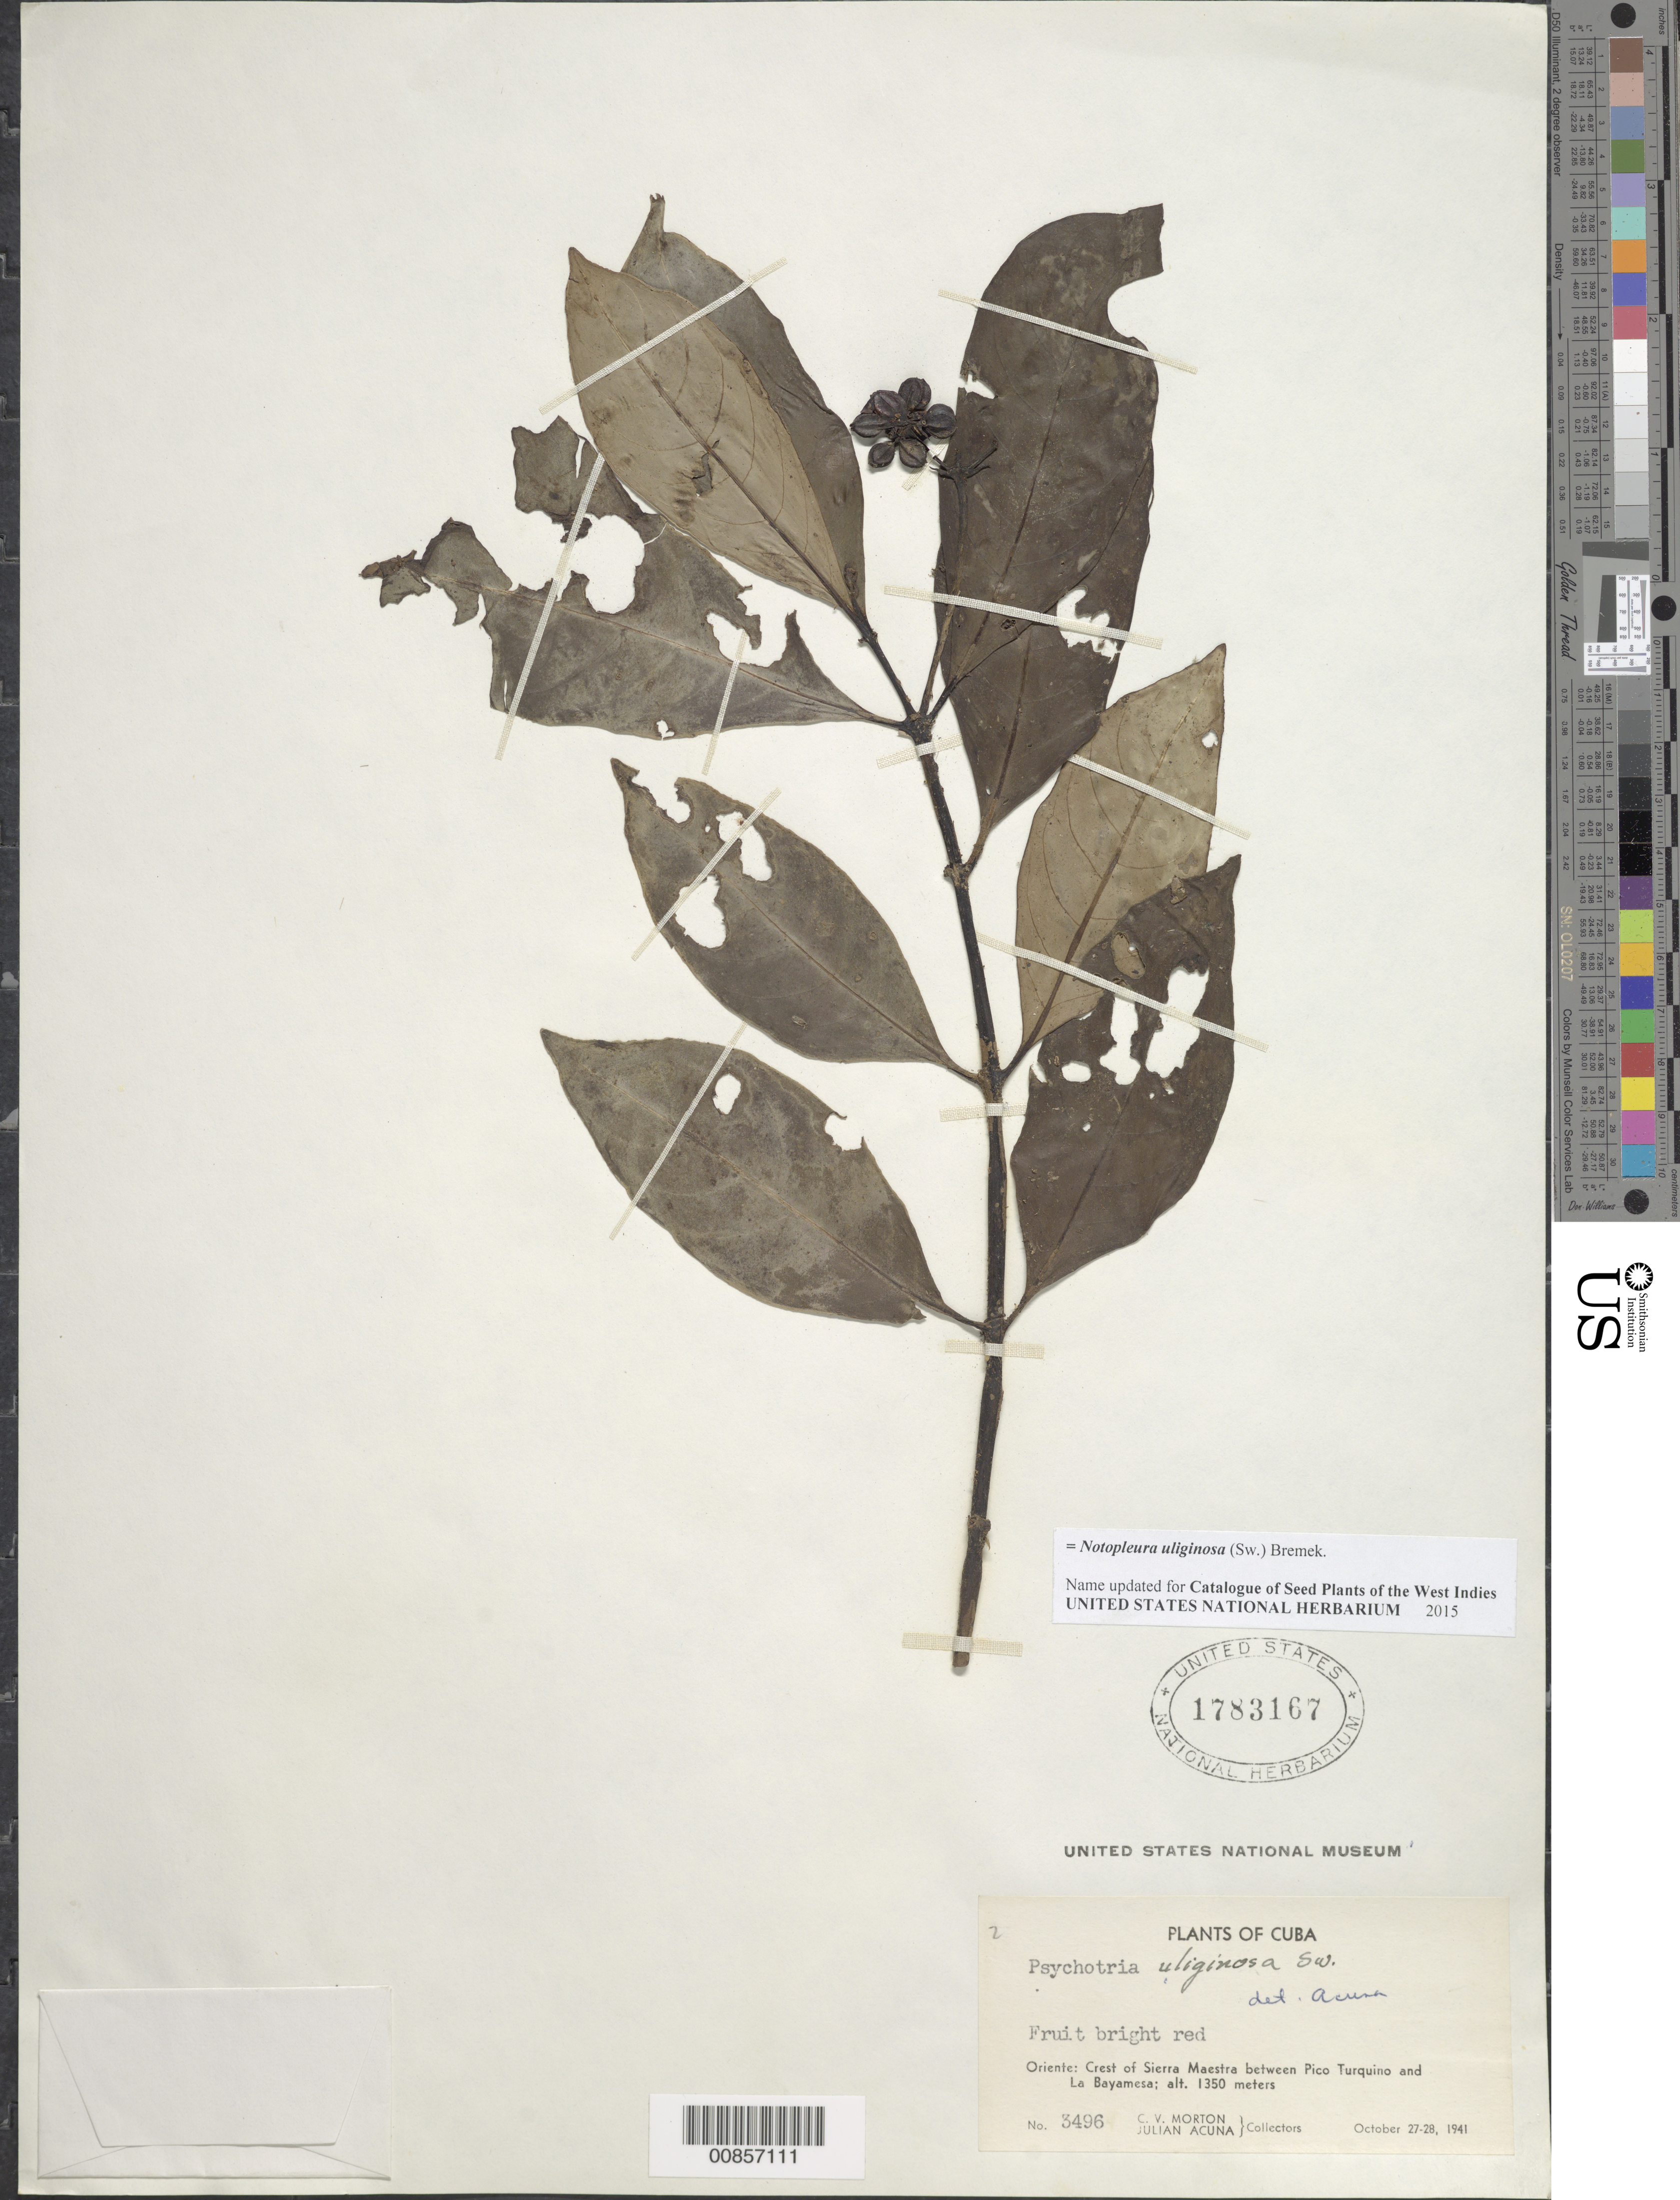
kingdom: Plantae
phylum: Tracheophyta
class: Magnoliopsida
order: Gentianales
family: Rubiaceae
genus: Notopleura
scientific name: Notopleura uliginosa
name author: (Sw.) Bremek.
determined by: Acuña, J. B.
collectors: C. V. Morton & J. Acuña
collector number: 3496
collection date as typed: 27 0ct 1941 to 28 Oct 1941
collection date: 1941-10-27/1941-10-28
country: Cuba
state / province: Oriente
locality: Crest of Sierra Maestra, between Pico Turquino and La Bayamesa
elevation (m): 1350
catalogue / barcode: US 1783167